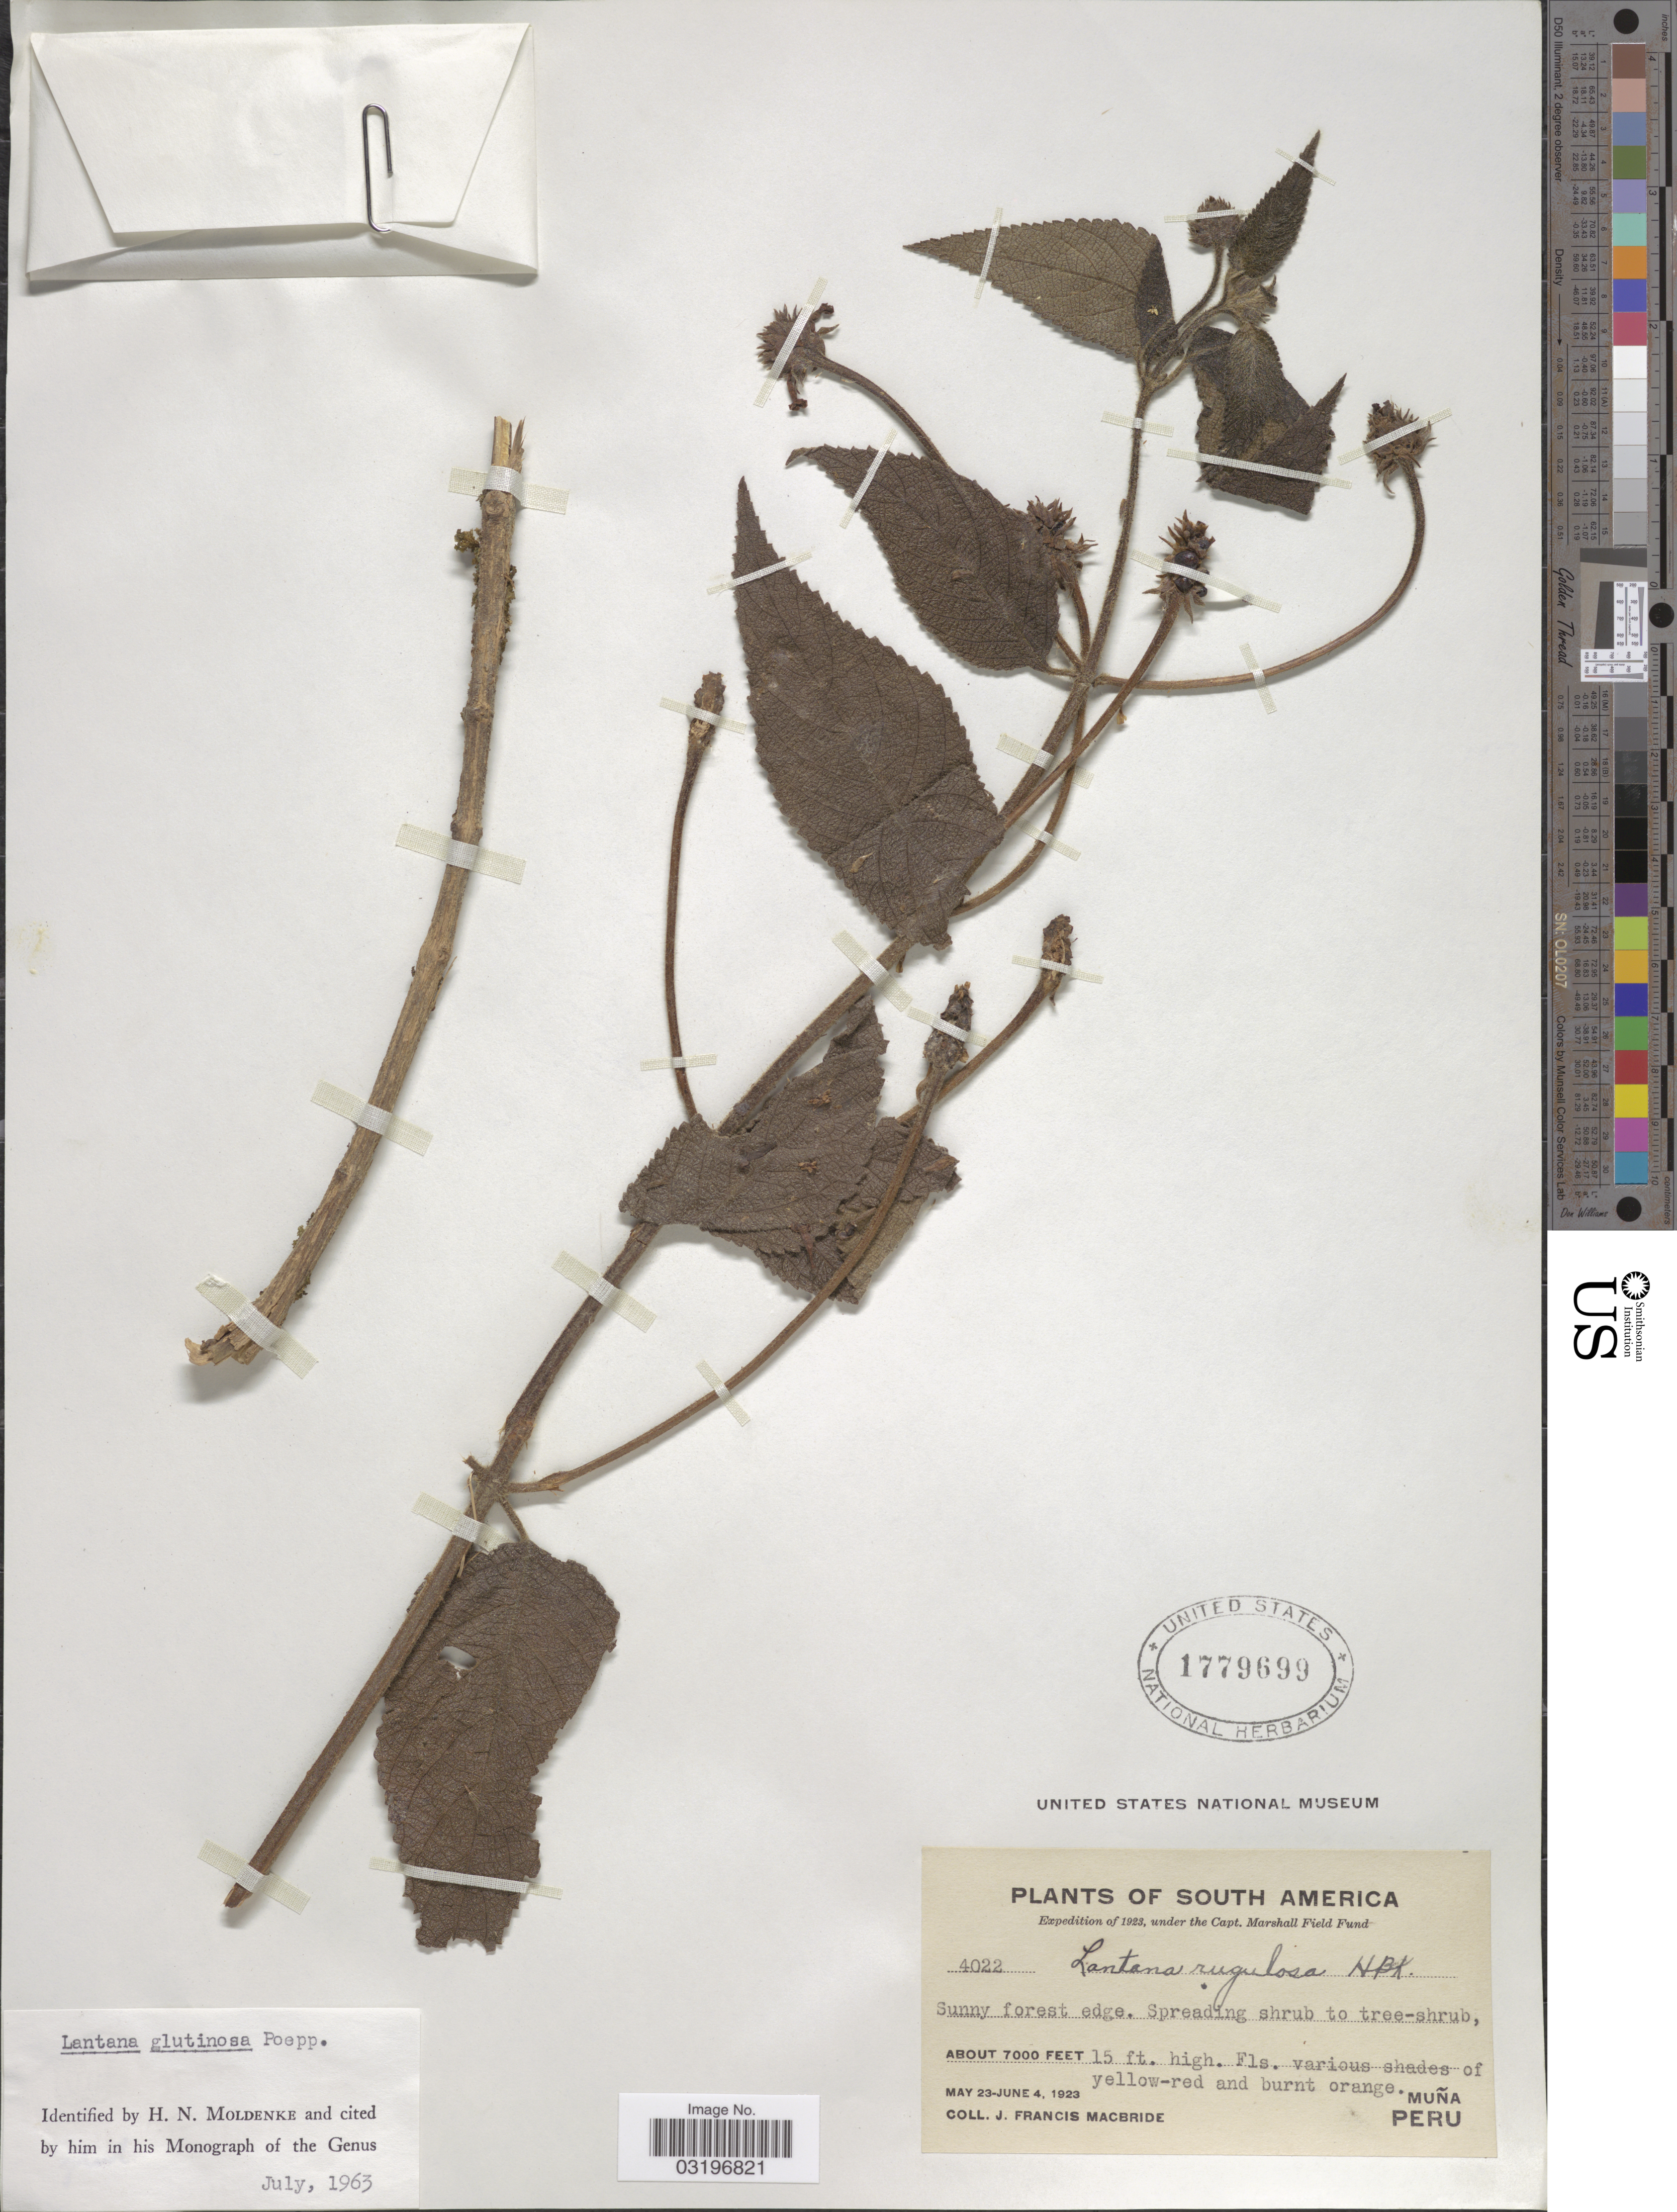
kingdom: Plantae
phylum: Tracheophyta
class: Magnoliopsida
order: Lamiales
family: Verbenaceae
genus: Lantana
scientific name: Lantana glutinosa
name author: Poepp.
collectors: J. F. Macbride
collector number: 4022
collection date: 1923-05-23/1923-06-04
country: Peru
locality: Muña.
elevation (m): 2134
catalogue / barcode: US 1779699